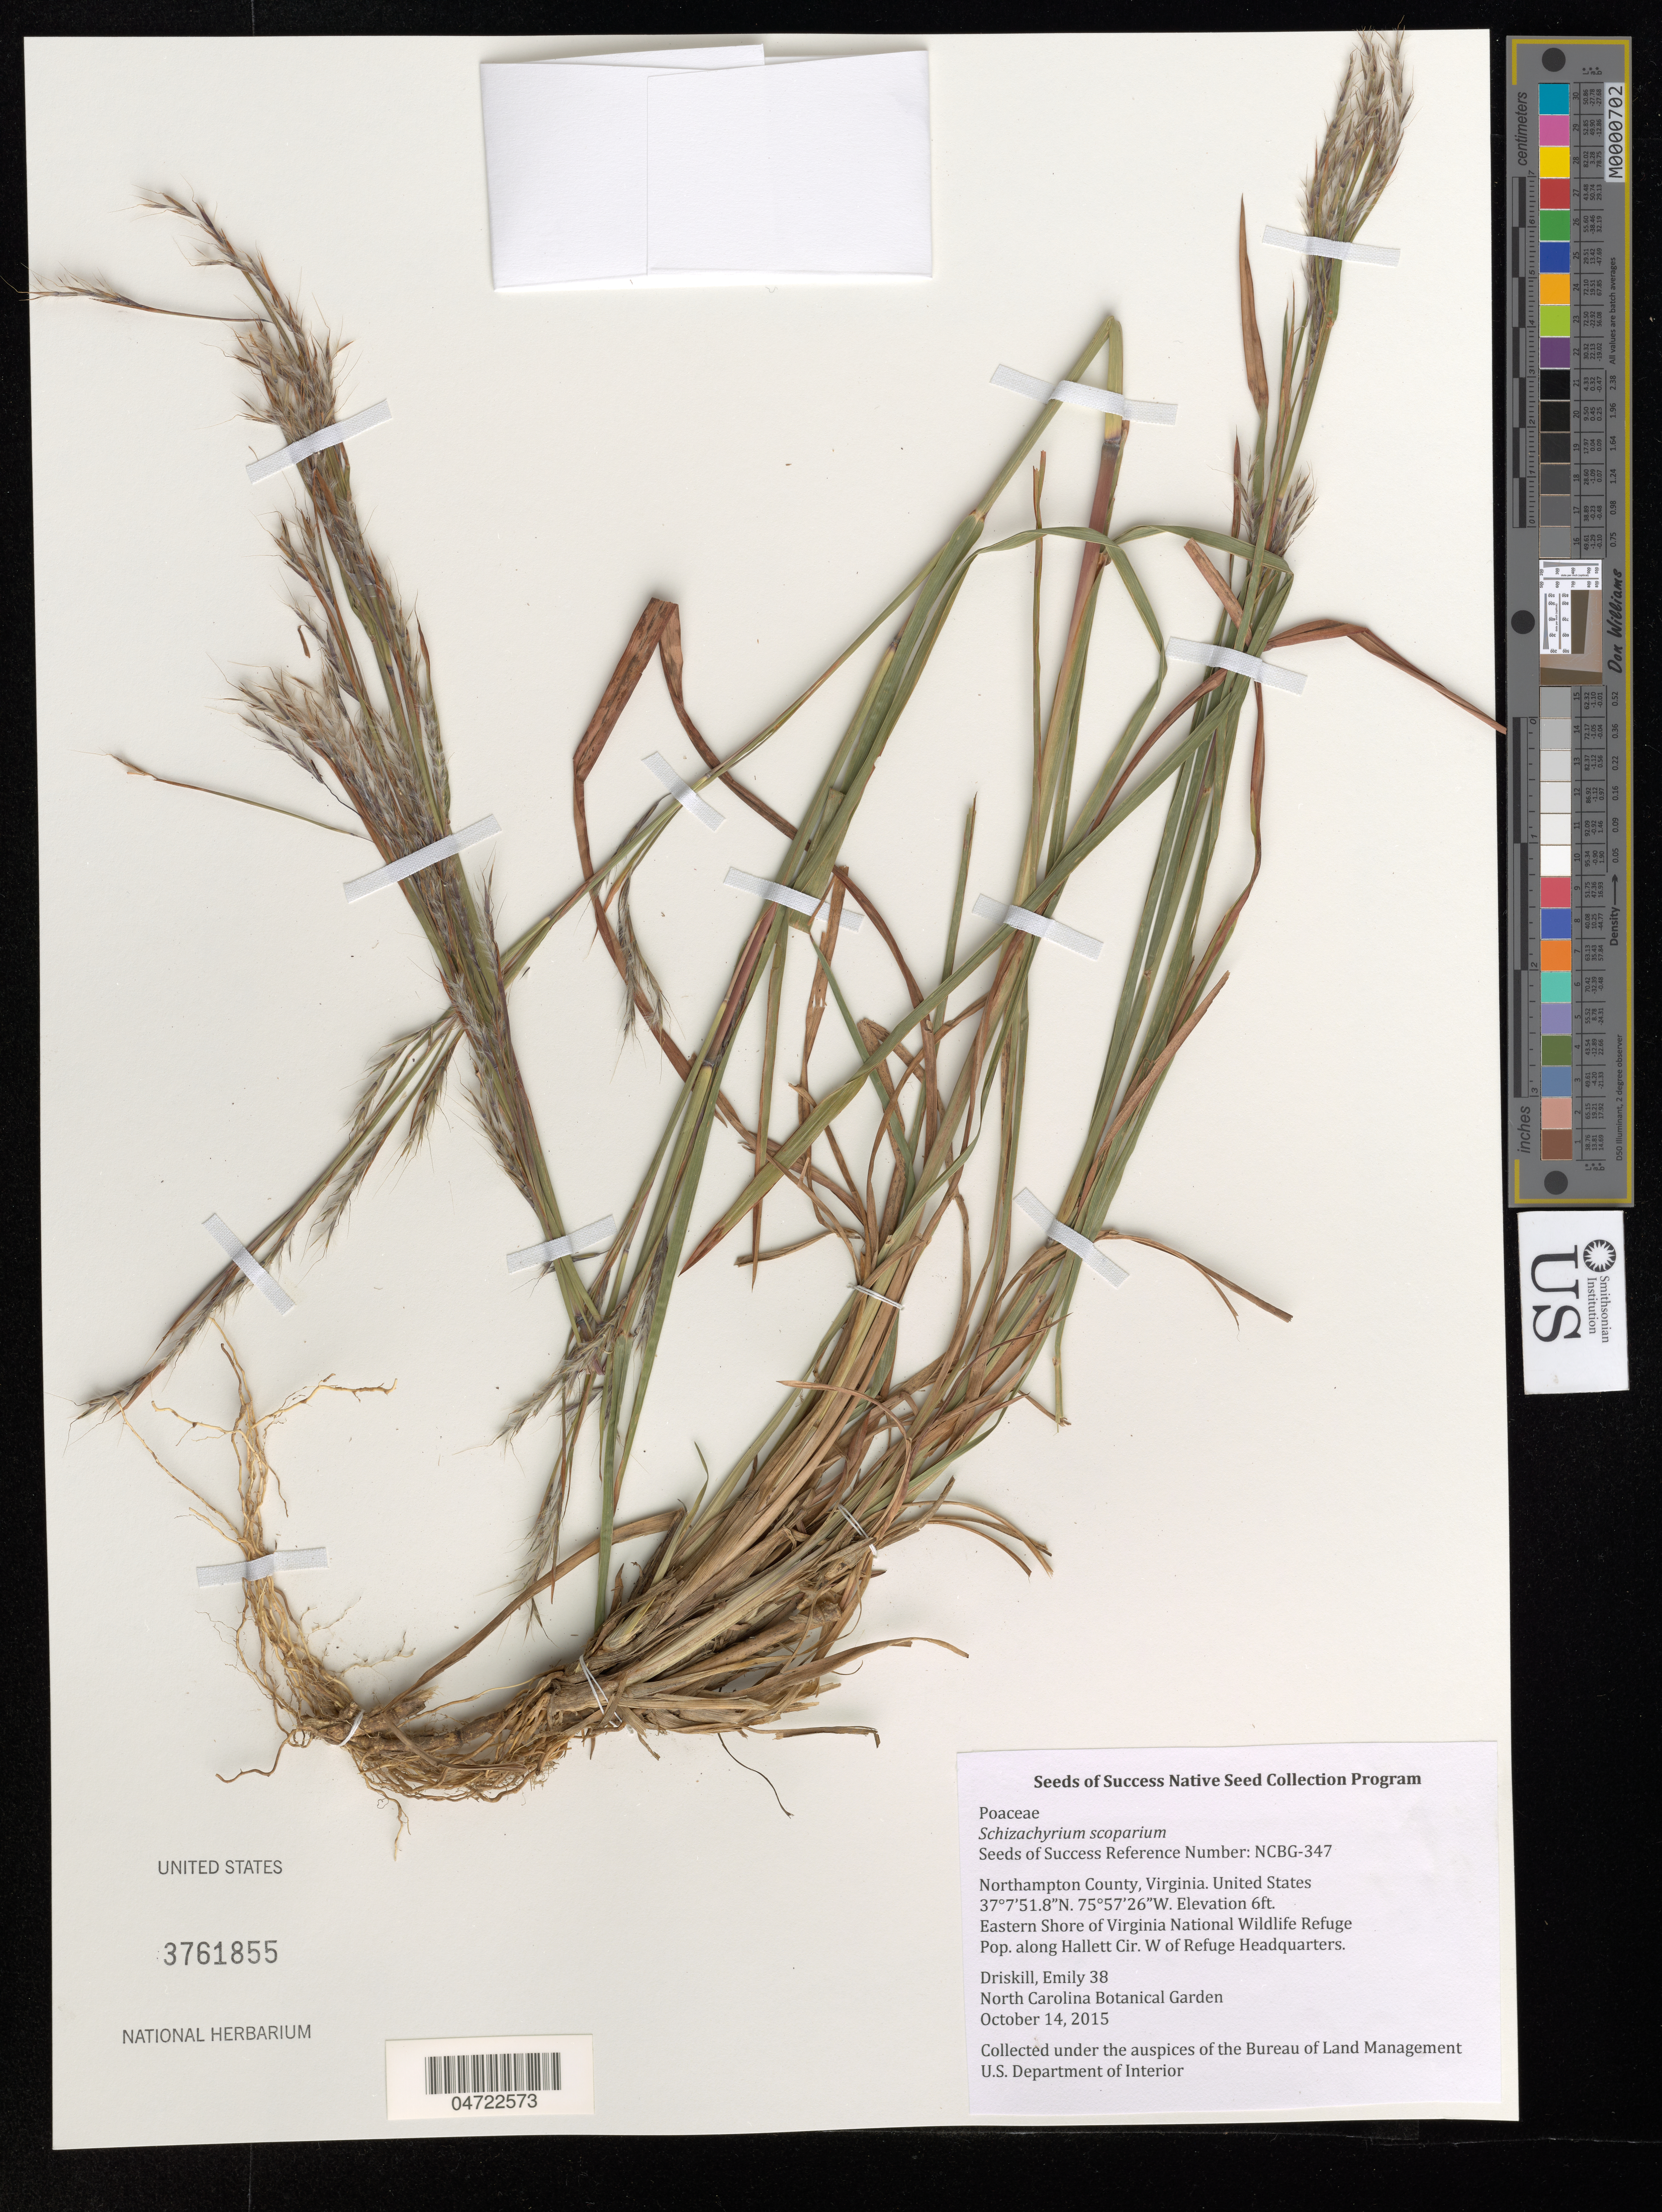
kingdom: Plantae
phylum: Tracheophyta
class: Liliopsida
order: Poales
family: Poaceae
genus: Schizachyrium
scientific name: Schizachyrium scoparium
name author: (Michx.) Nash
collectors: E. Driskill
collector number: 38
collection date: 2015-10-14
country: United States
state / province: Virginia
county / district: Northampton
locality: Northampton County. Eastern Shore of Virginia National Wildlife Refuge Pop. along Hallett Cir. W of Refuge Headquarters.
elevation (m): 2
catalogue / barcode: US 3761855